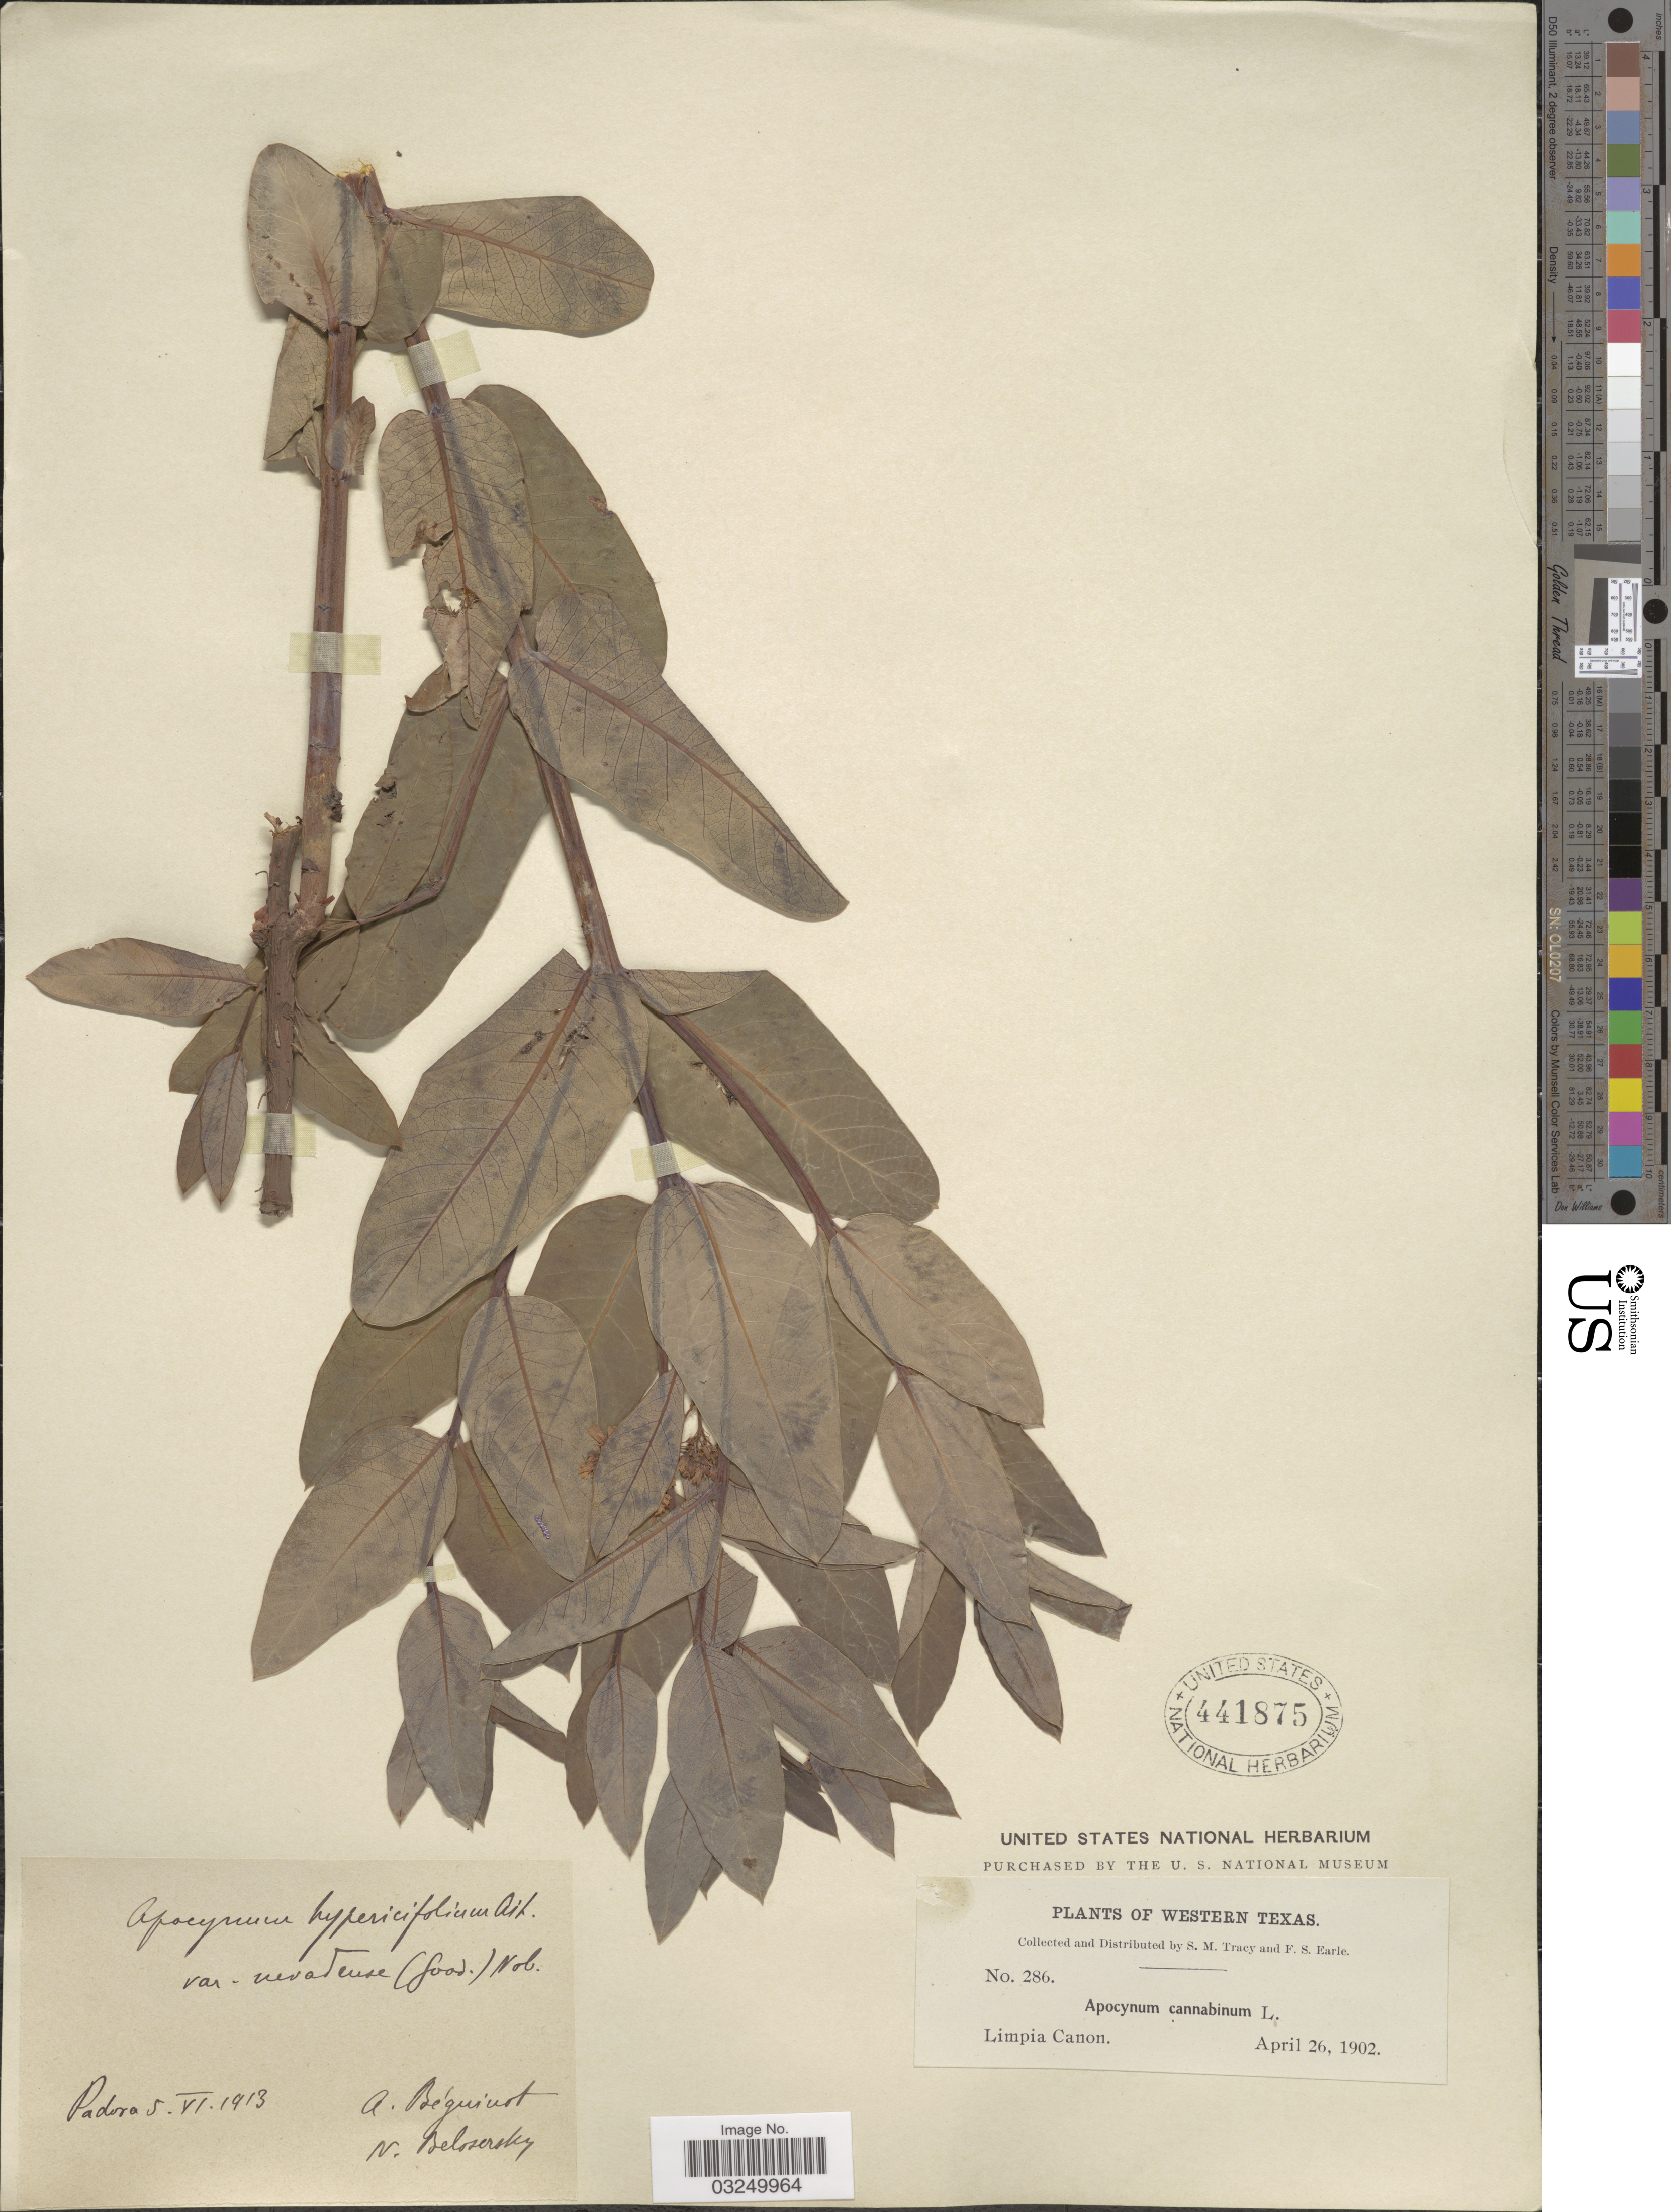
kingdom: Plantae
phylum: Tracheophyta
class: Magnoliopsida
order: Gentianales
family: Apocynaceae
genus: Apocynum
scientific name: Apocynum nevadense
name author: Goodd.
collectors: S. M. Tracy & F. S. Earle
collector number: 286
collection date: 1902-04-26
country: United States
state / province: Texas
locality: Western Texas. Limpia Canon.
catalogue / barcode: US 441875